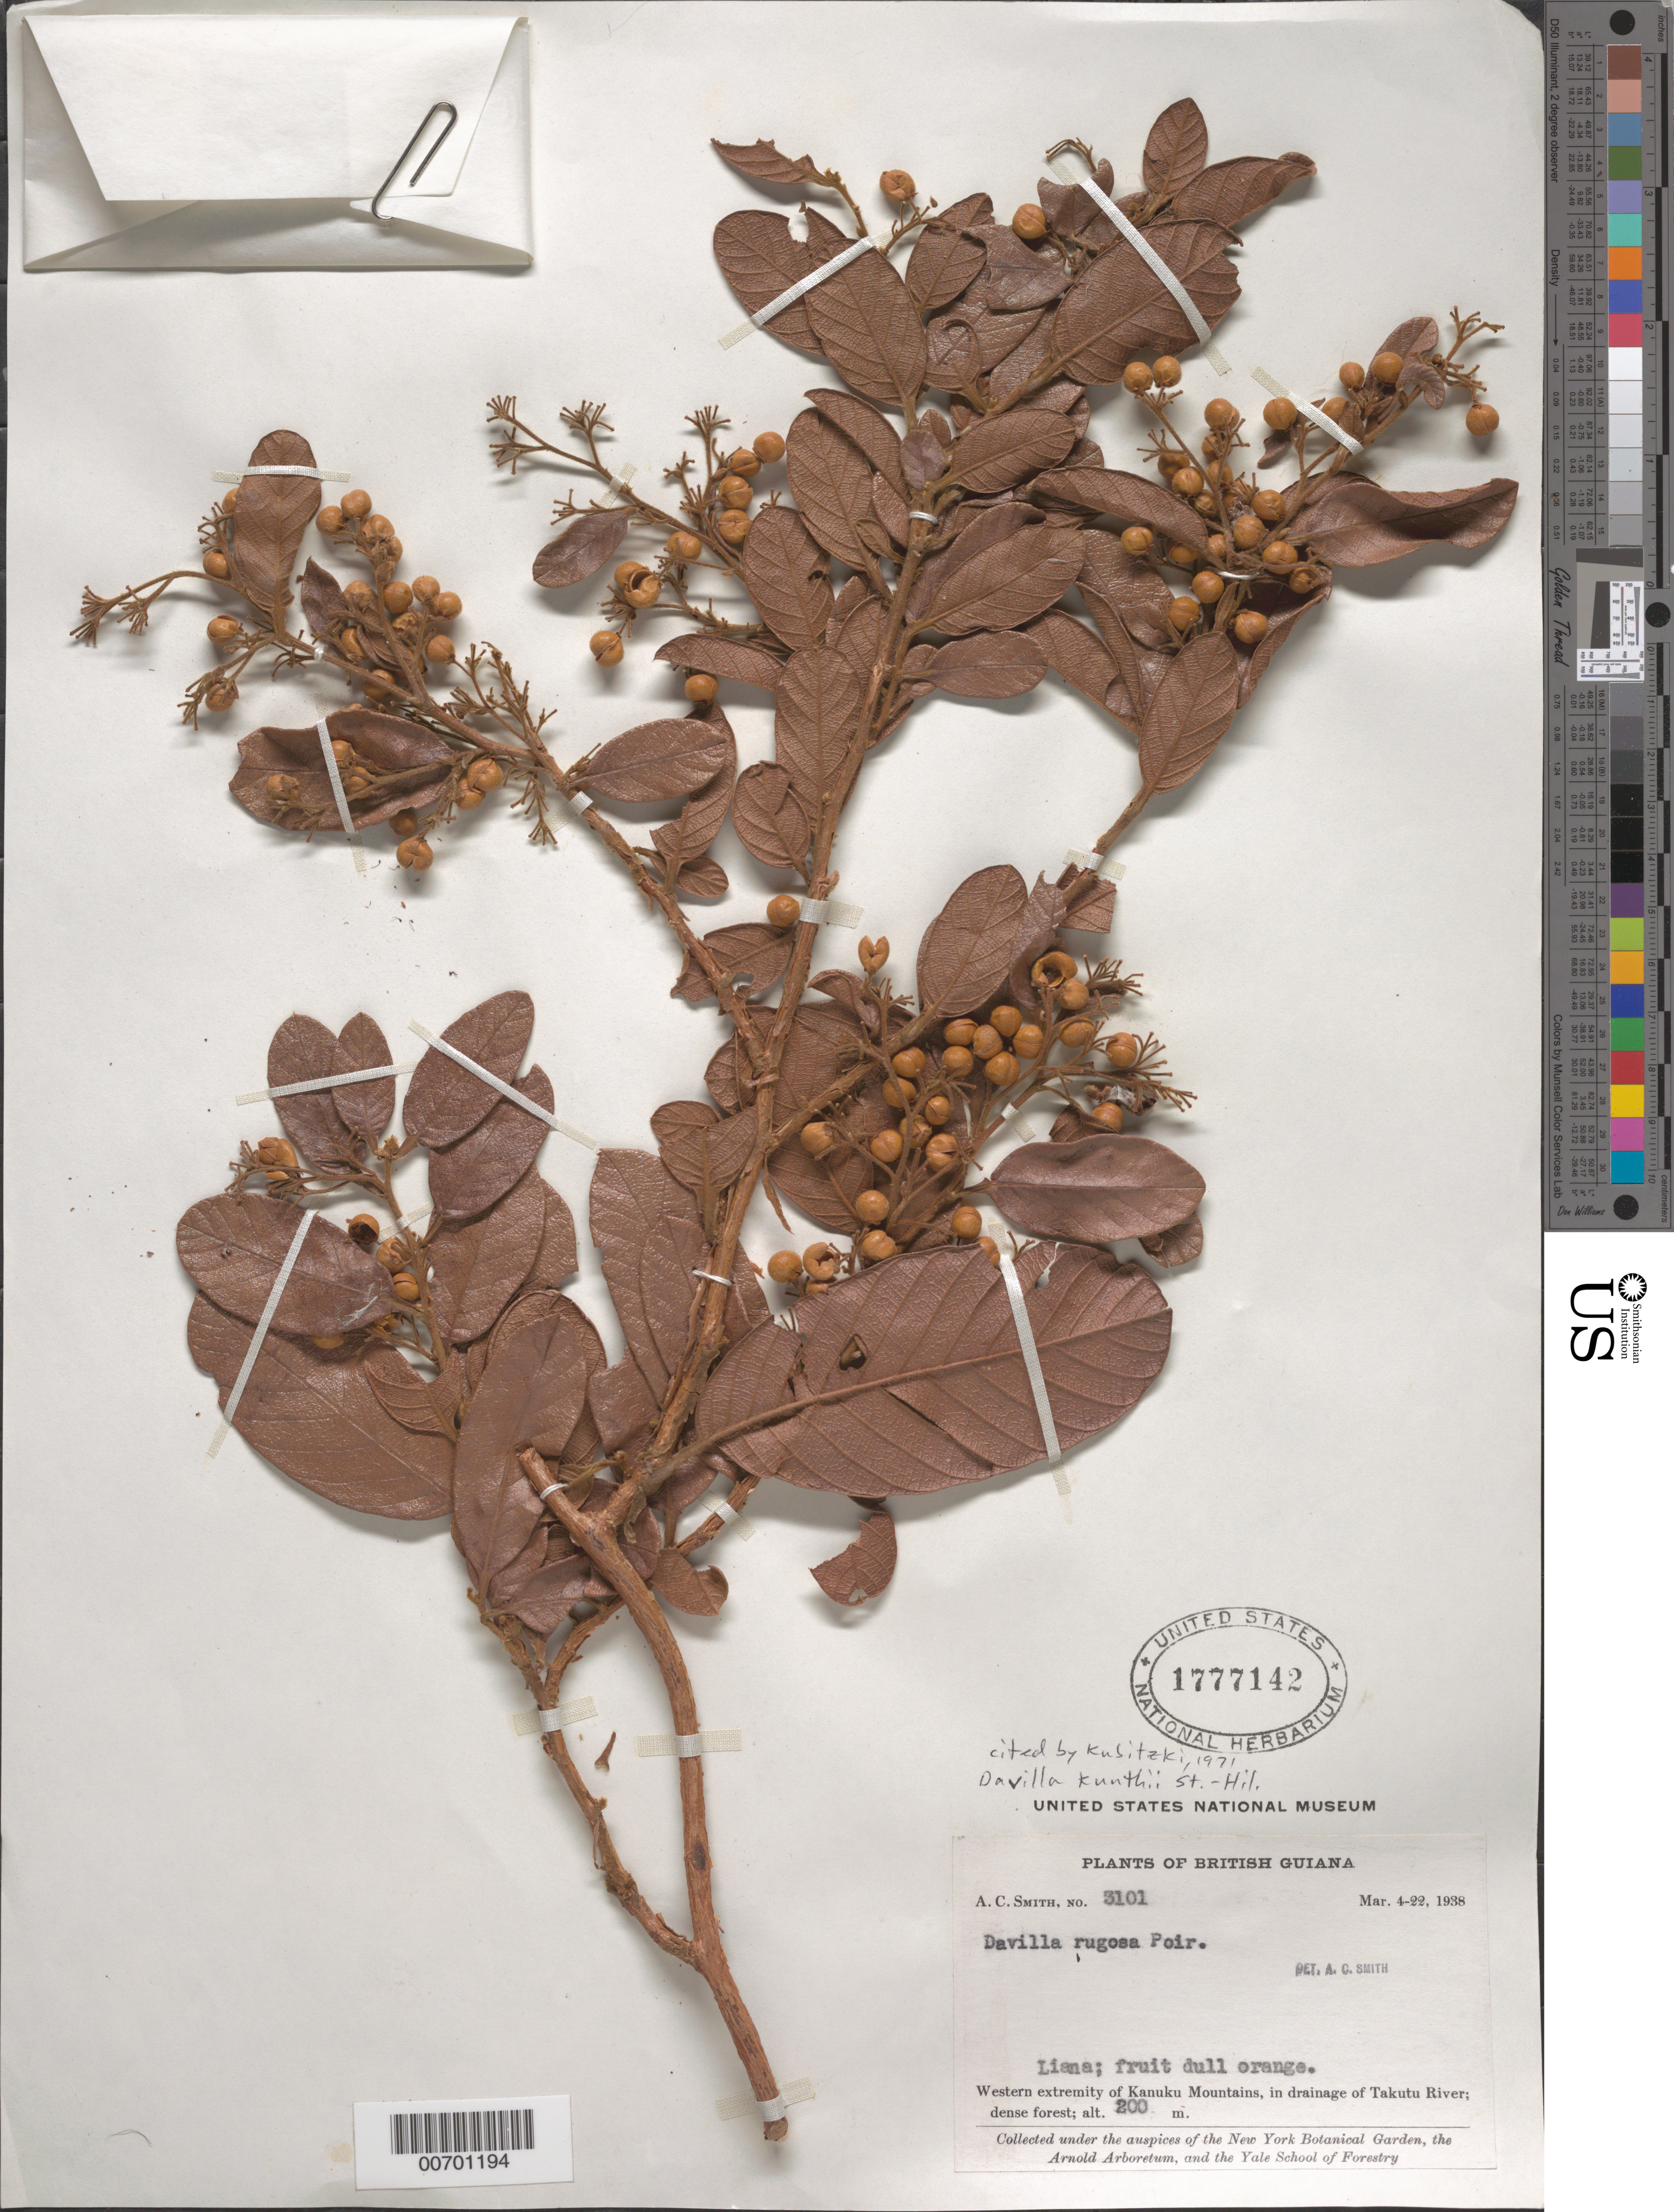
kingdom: Plantae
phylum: Tracheophyta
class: Magnoliopsida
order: Dilleniales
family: Dilleniaceae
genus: Davilla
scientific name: Davilla kunthii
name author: A. St.-Hil.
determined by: Kubitzki, Klaus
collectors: A. C. Smith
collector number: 3101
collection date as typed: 4-Mar-38 to 22-Mar-38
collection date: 1938-03-04/1938-03-22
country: Guyana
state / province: U. Takutu-U. Essequibo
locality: Kanuku Mts., drainage of Takutu R., western extremity of Kanuku Mountains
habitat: Dense forest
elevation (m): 200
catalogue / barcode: US 1777142